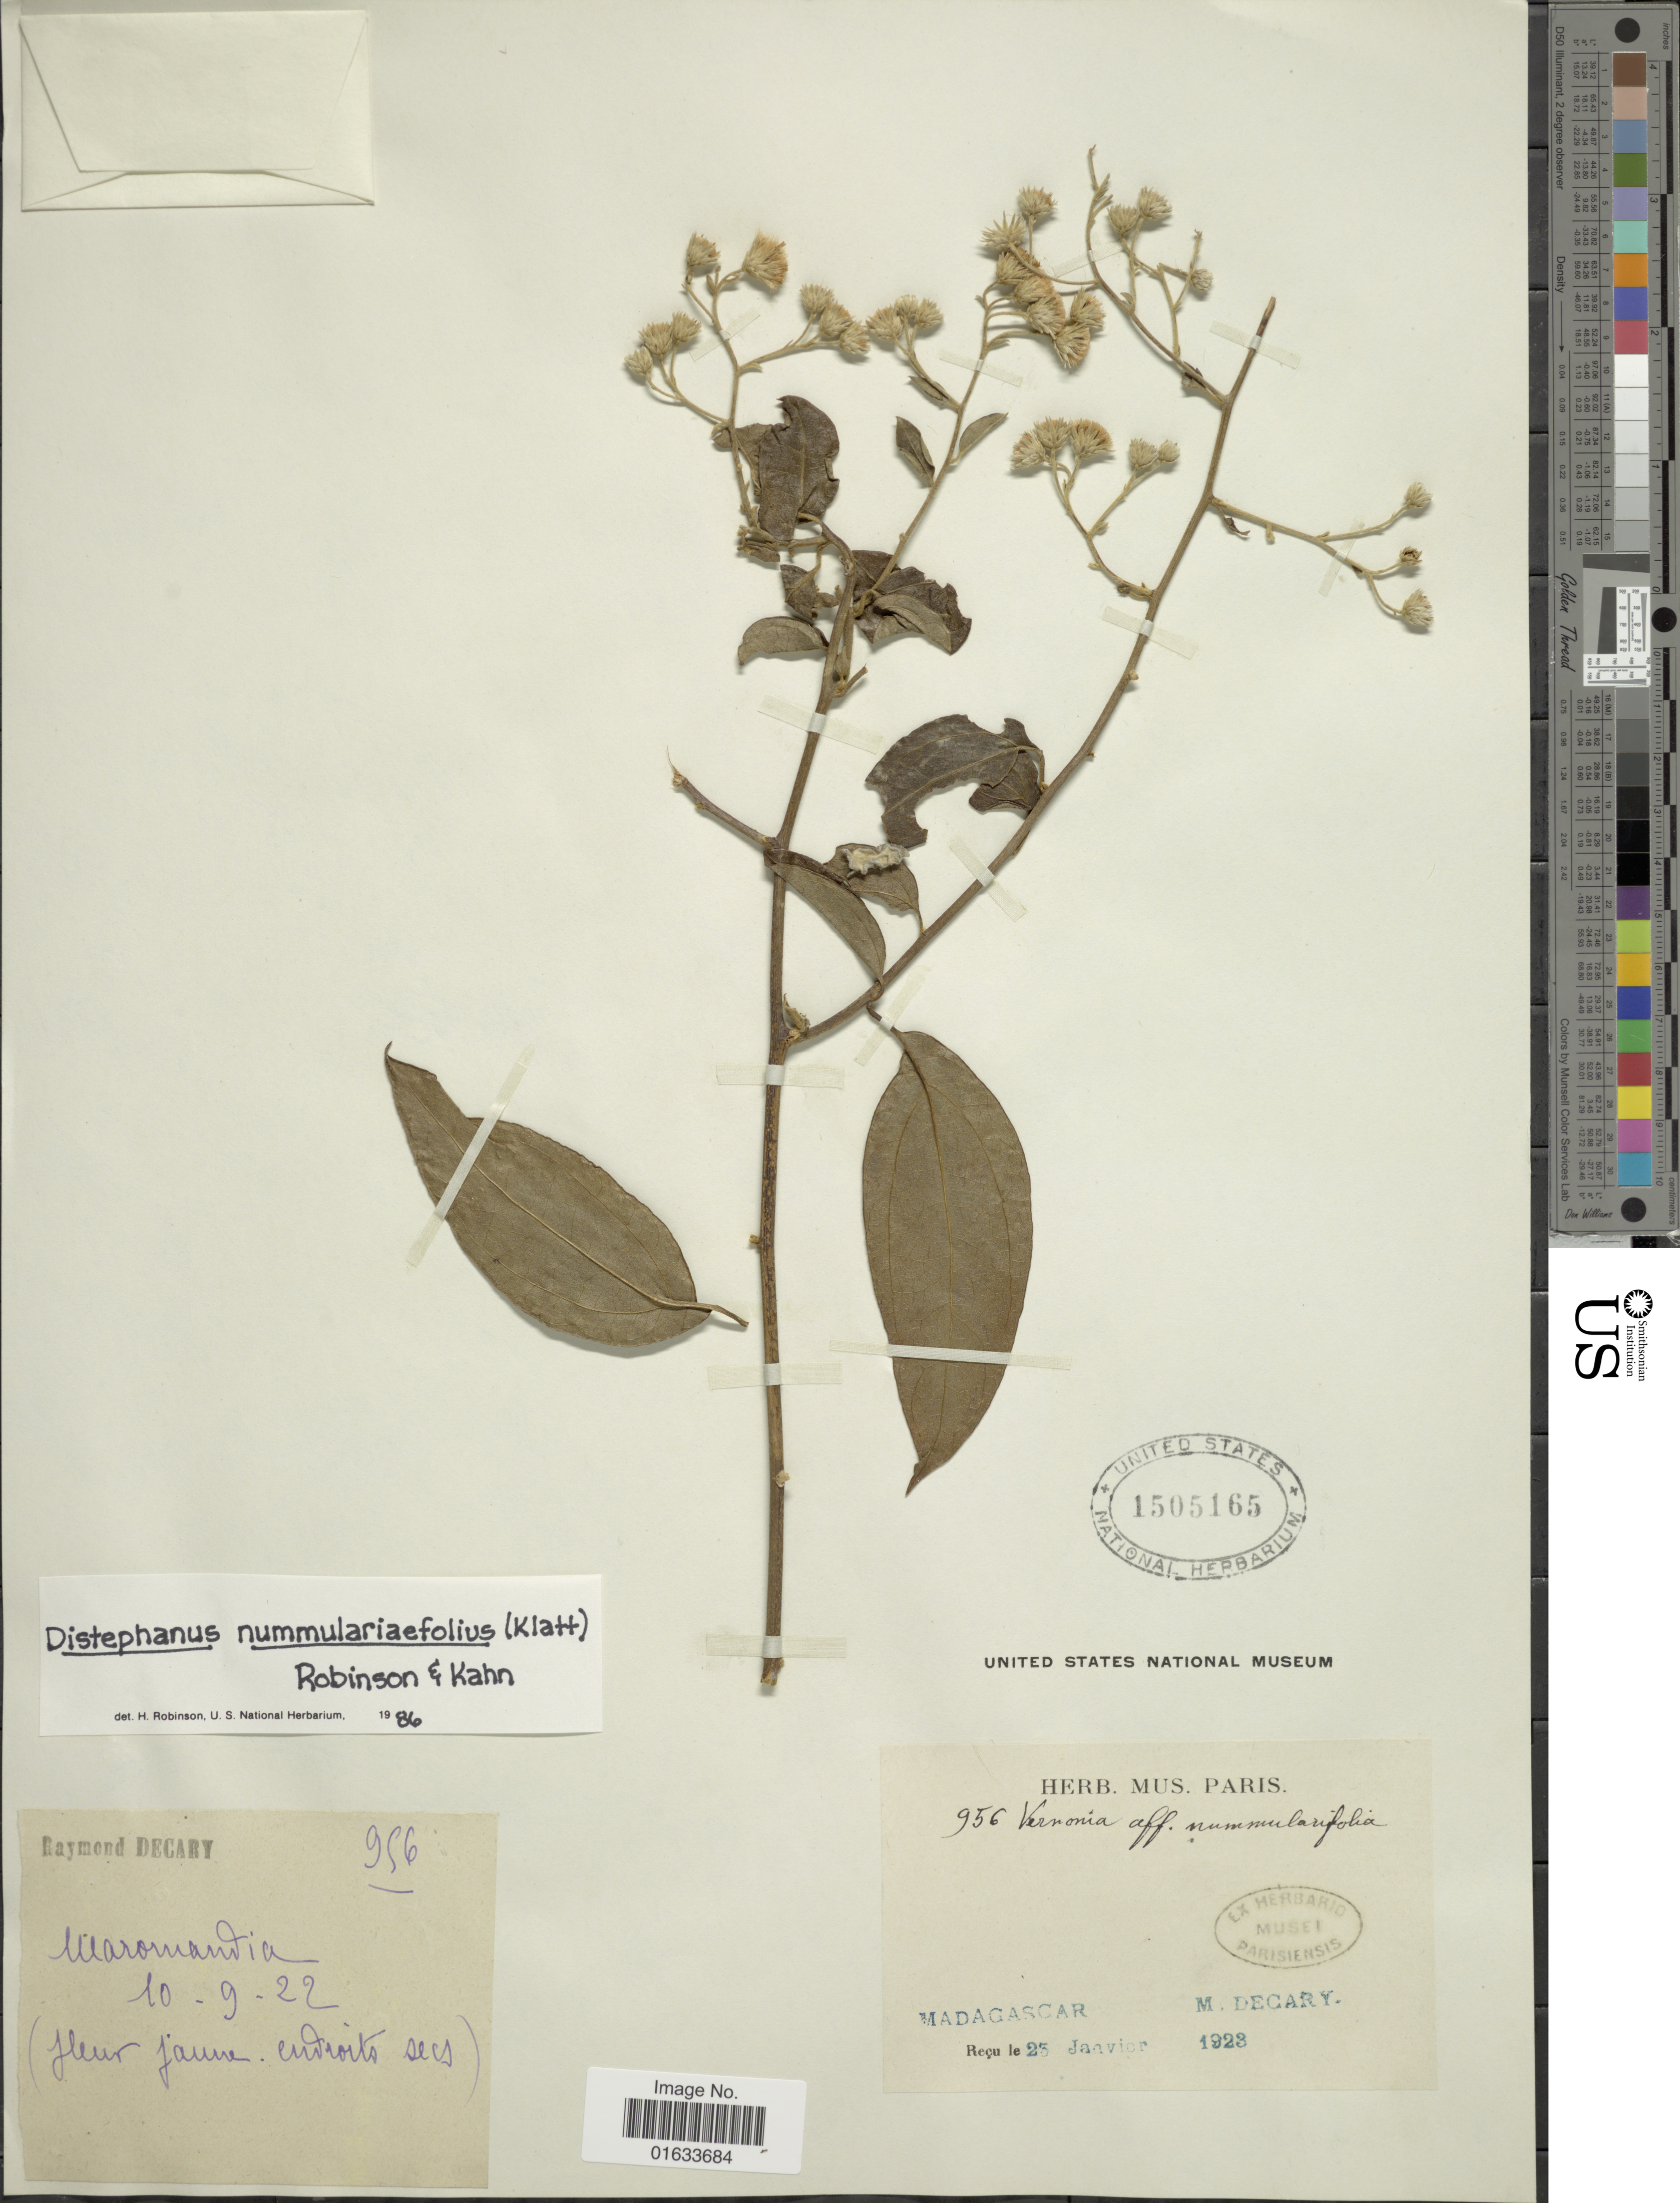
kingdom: Plantae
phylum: Tracheophyta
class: Magnoliopsida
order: Asterales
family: Asteraceae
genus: Distephanus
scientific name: Distephanus nummulariifolius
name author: (Klatt) H. Rob. & B. Kahn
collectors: R. Decary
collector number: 956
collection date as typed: Transcribed d/m/y: 10/9/22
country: Madagascar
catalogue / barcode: US 1505165